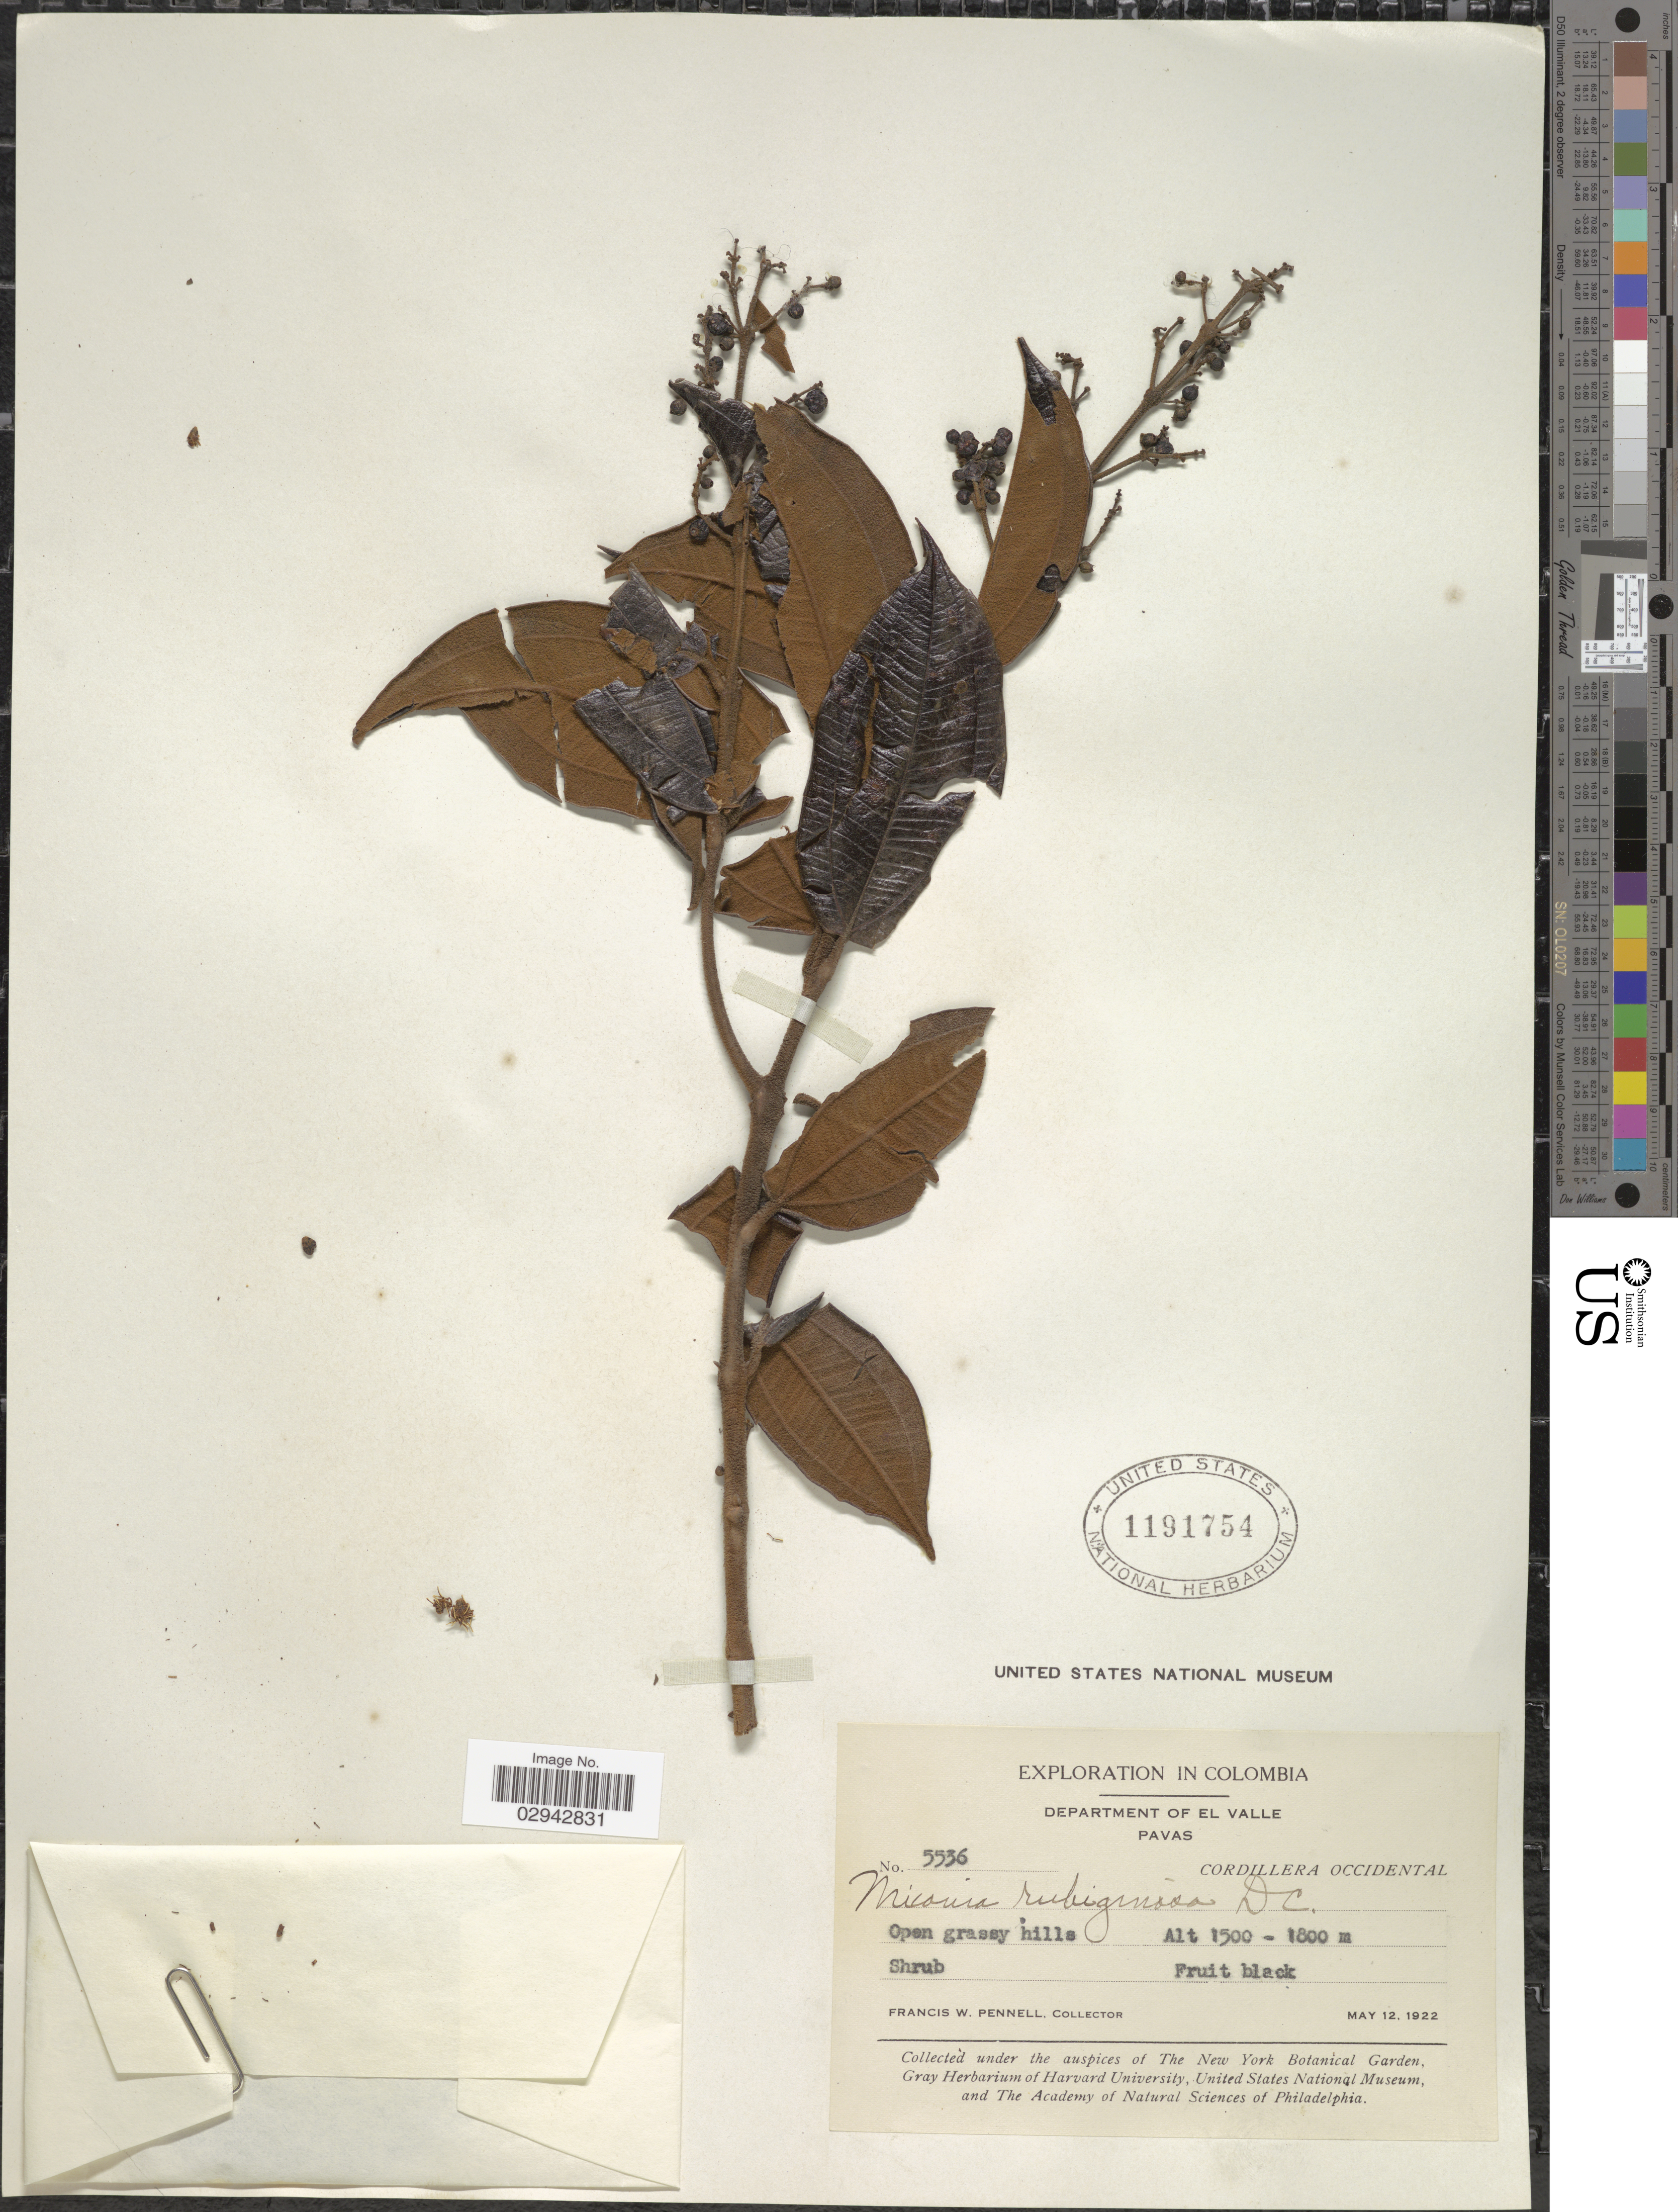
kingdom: Plantae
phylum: Tracheophyta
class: Magnoliopsida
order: Myrtales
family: Melastomataceae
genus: Miconia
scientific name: Miconia rubiginosa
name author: (Bonpl.) DC.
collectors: F. W. Pennell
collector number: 5536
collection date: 1922-05-12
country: Colombia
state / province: Valle del Cauca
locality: Department of El Valle. Pavas. Cordillera Occidental.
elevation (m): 1500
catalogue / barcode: US 1191754